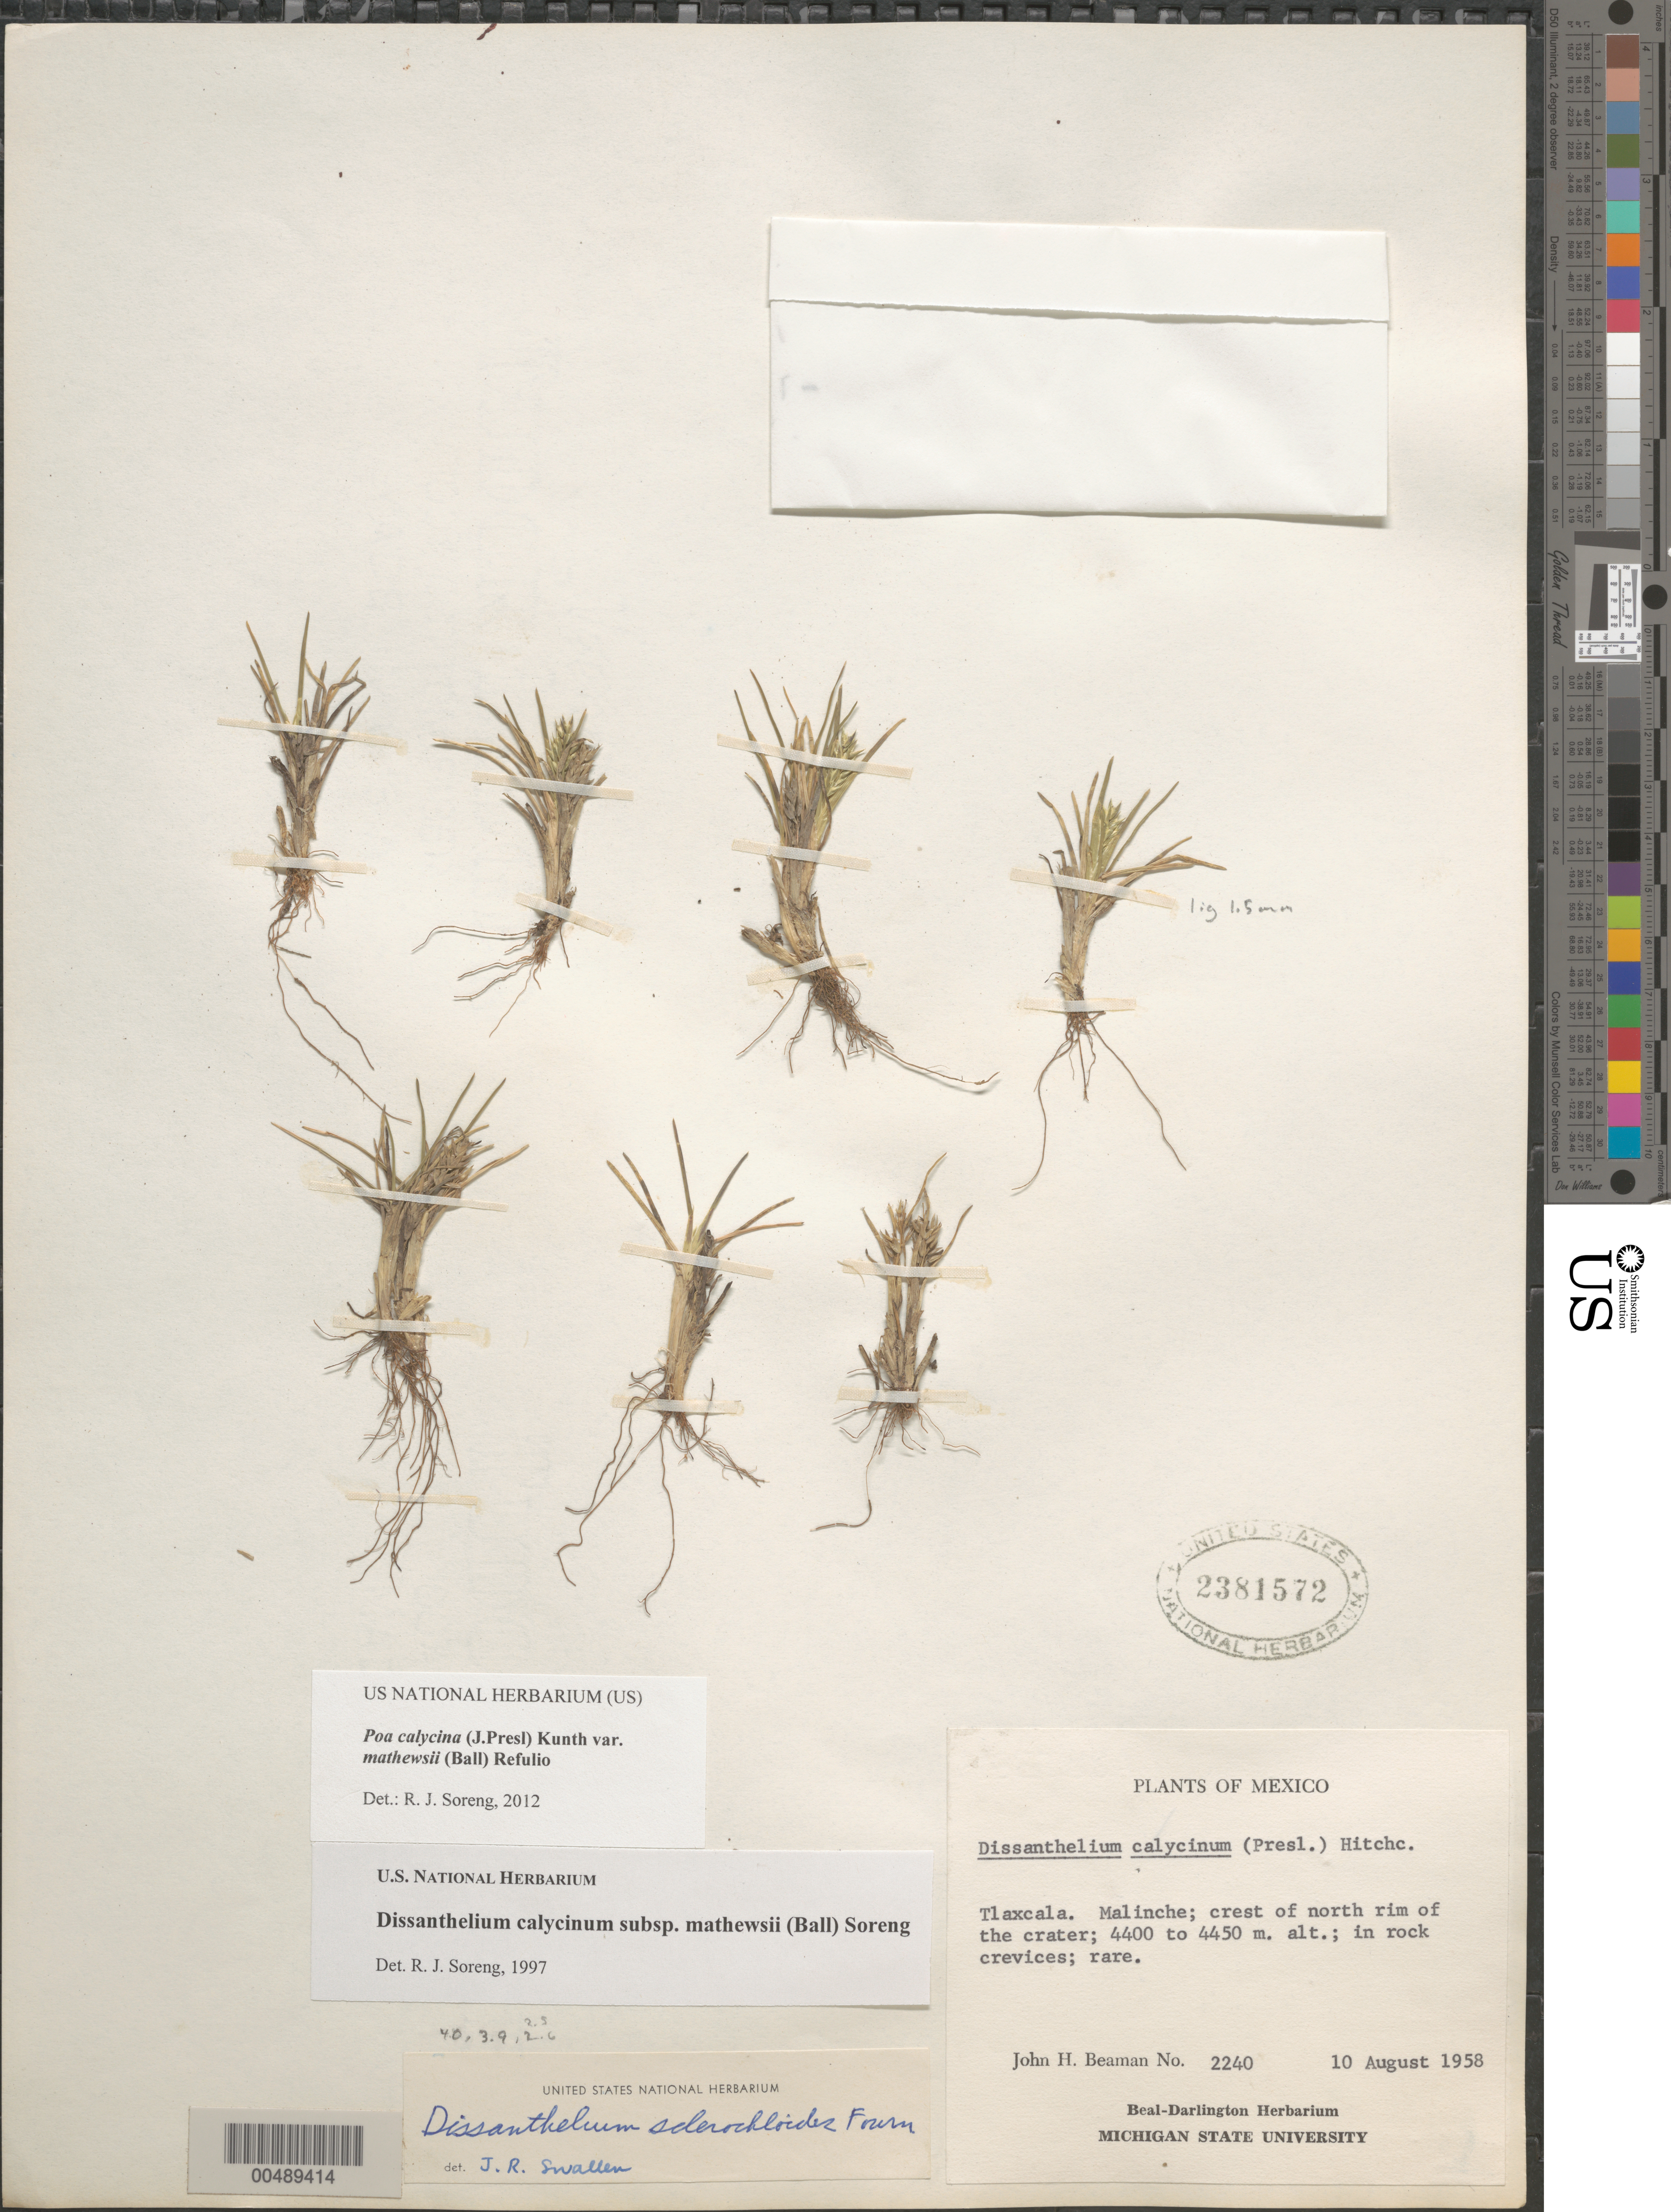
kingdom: Plantae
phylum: Tracheophyta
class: Liliopsida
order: Poales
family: Poaceae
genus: Poa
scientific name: Poa calycina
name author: (J. Presl) Kunth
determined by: Soreng, Robert J., Research Associate (BOT), Smithsonian Institution - National Museum of Natural History (UNITED STATES)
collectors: J. H. Beaman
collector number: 2240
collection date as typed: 10 Aug 1958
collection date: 1958-08-10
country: Mexico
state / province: Tlaxcala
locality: Malinche, crest of N rim of the crater.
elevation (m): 4400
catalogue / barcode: US 2381572